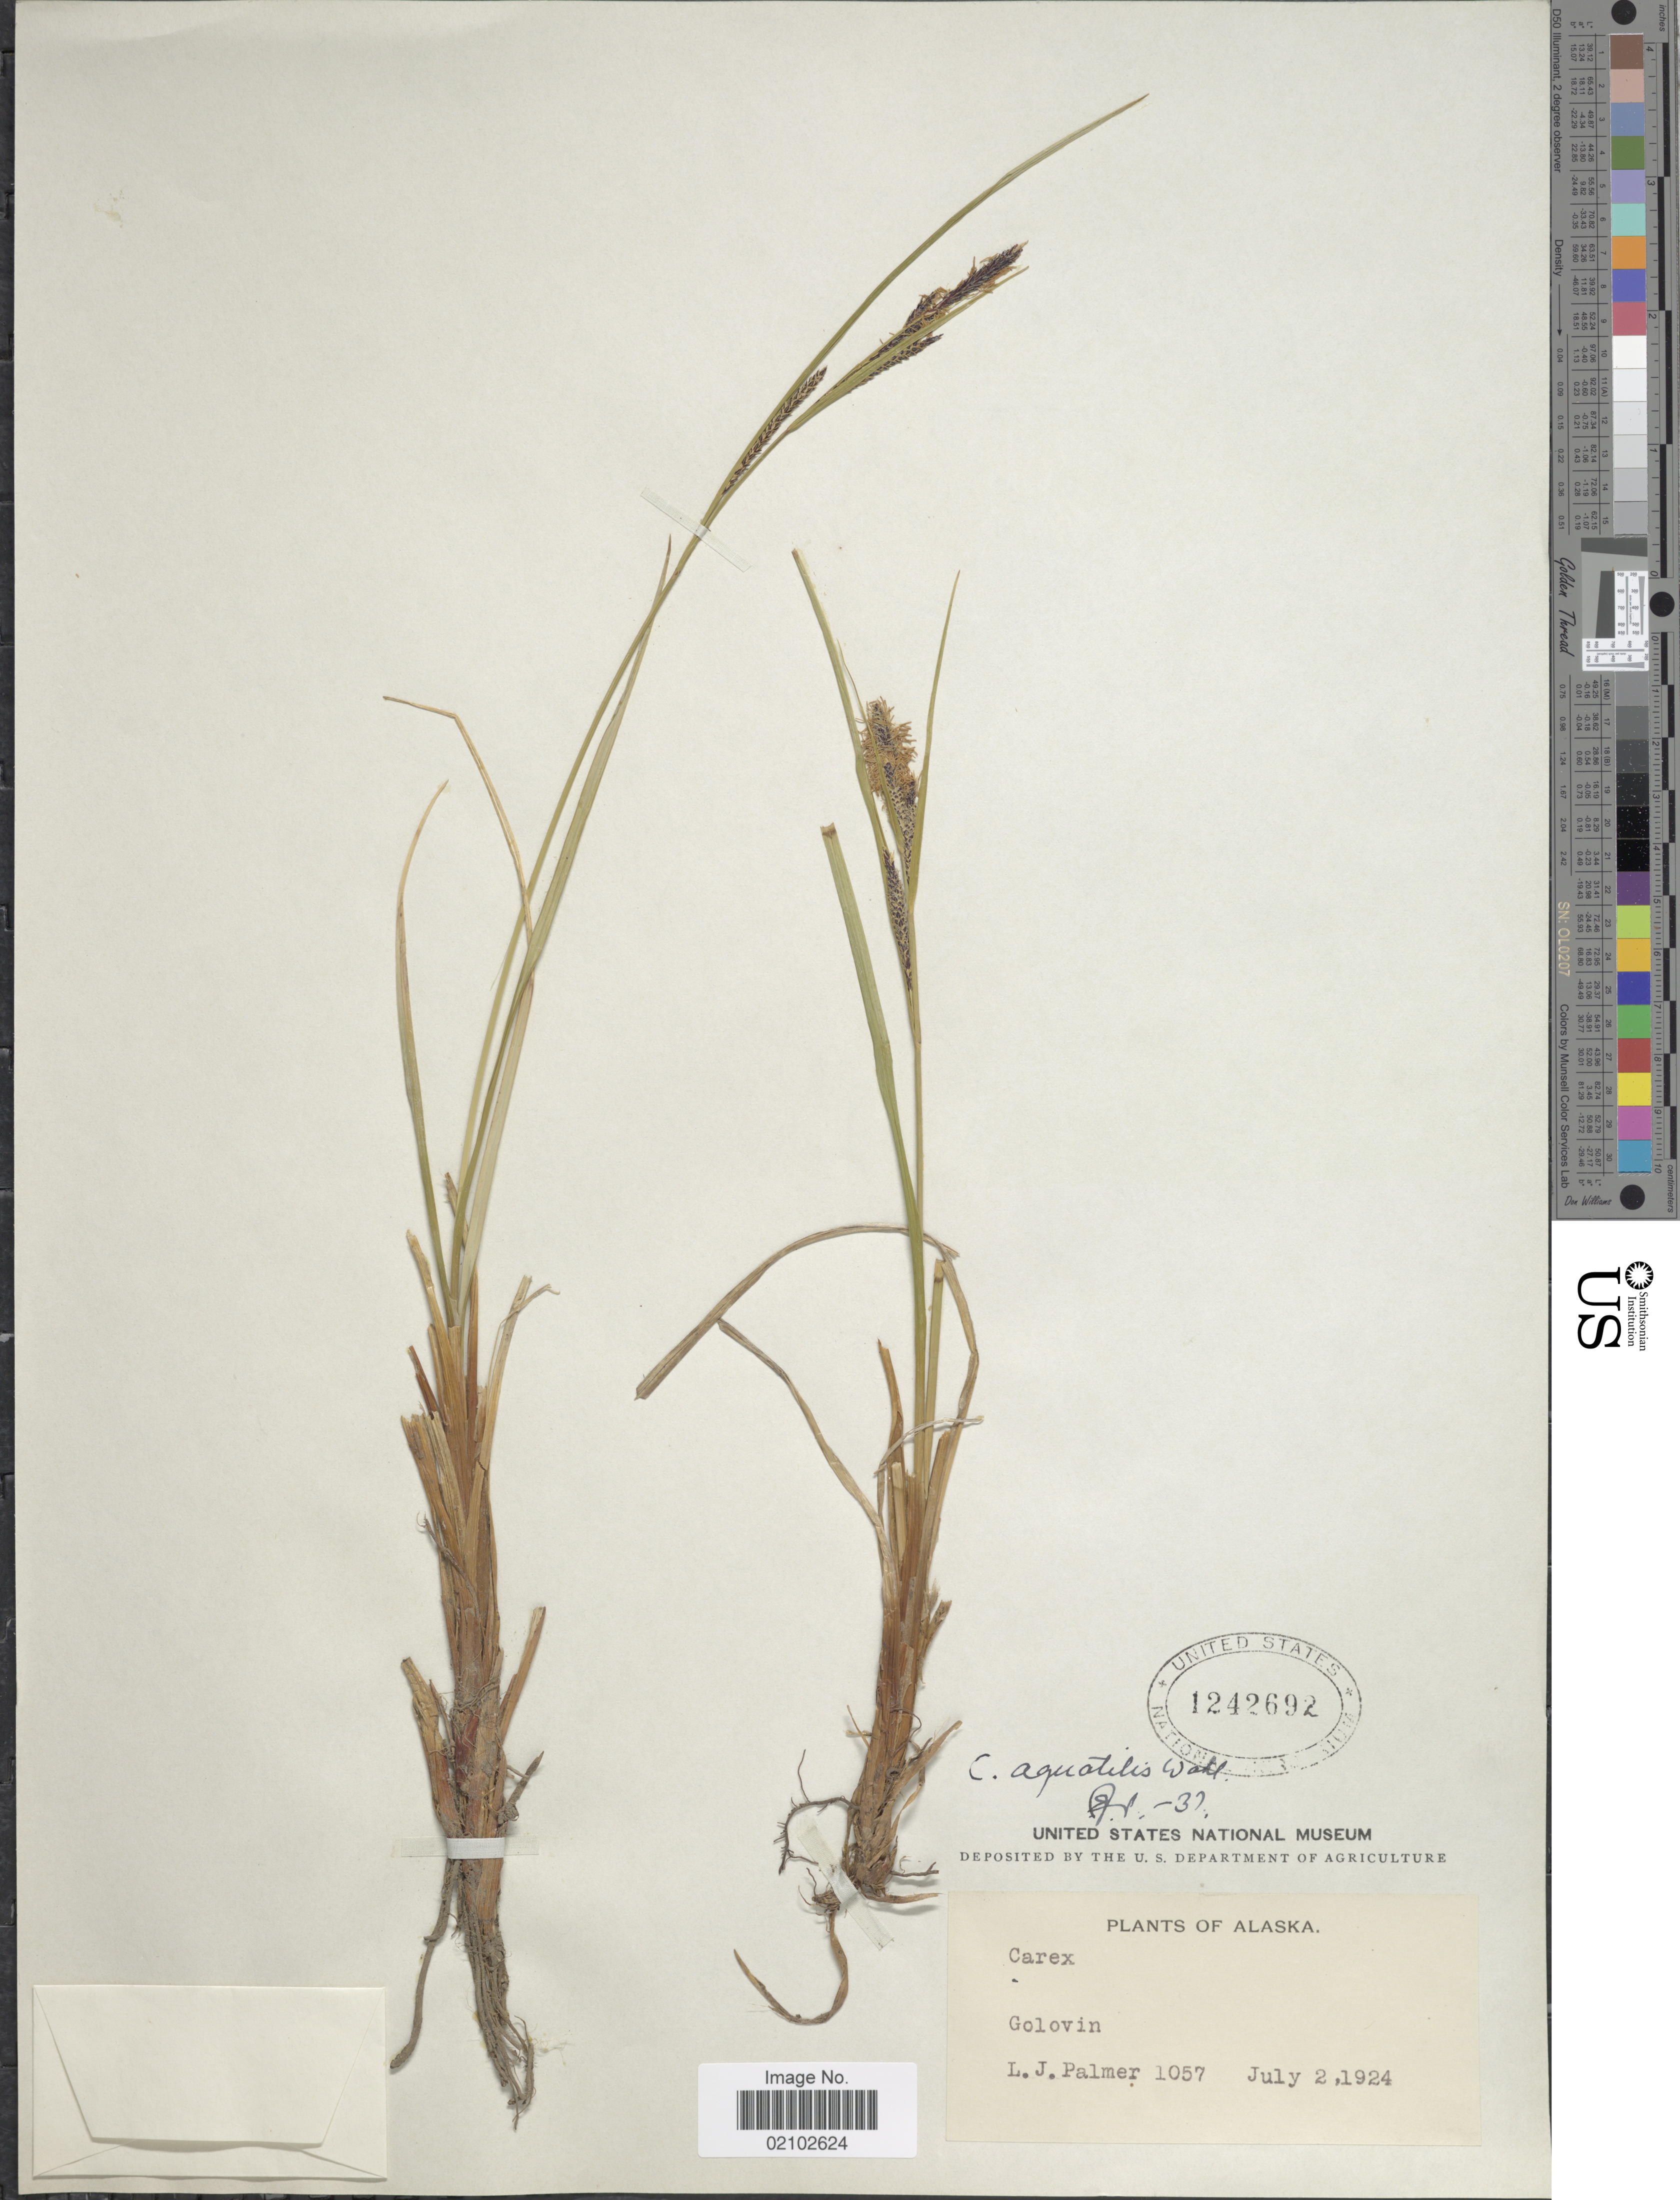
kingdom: Plantae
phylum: Tracheophyta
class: Liliopsida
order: Poales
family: Cyperaceae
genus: Carex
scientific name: Carex aquatilis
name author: Wahlenb.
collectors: L. J. Palmer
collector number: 1057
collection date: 1924-07-02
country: United States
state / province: Alaska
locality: Golovin.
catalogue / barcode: US 1242692